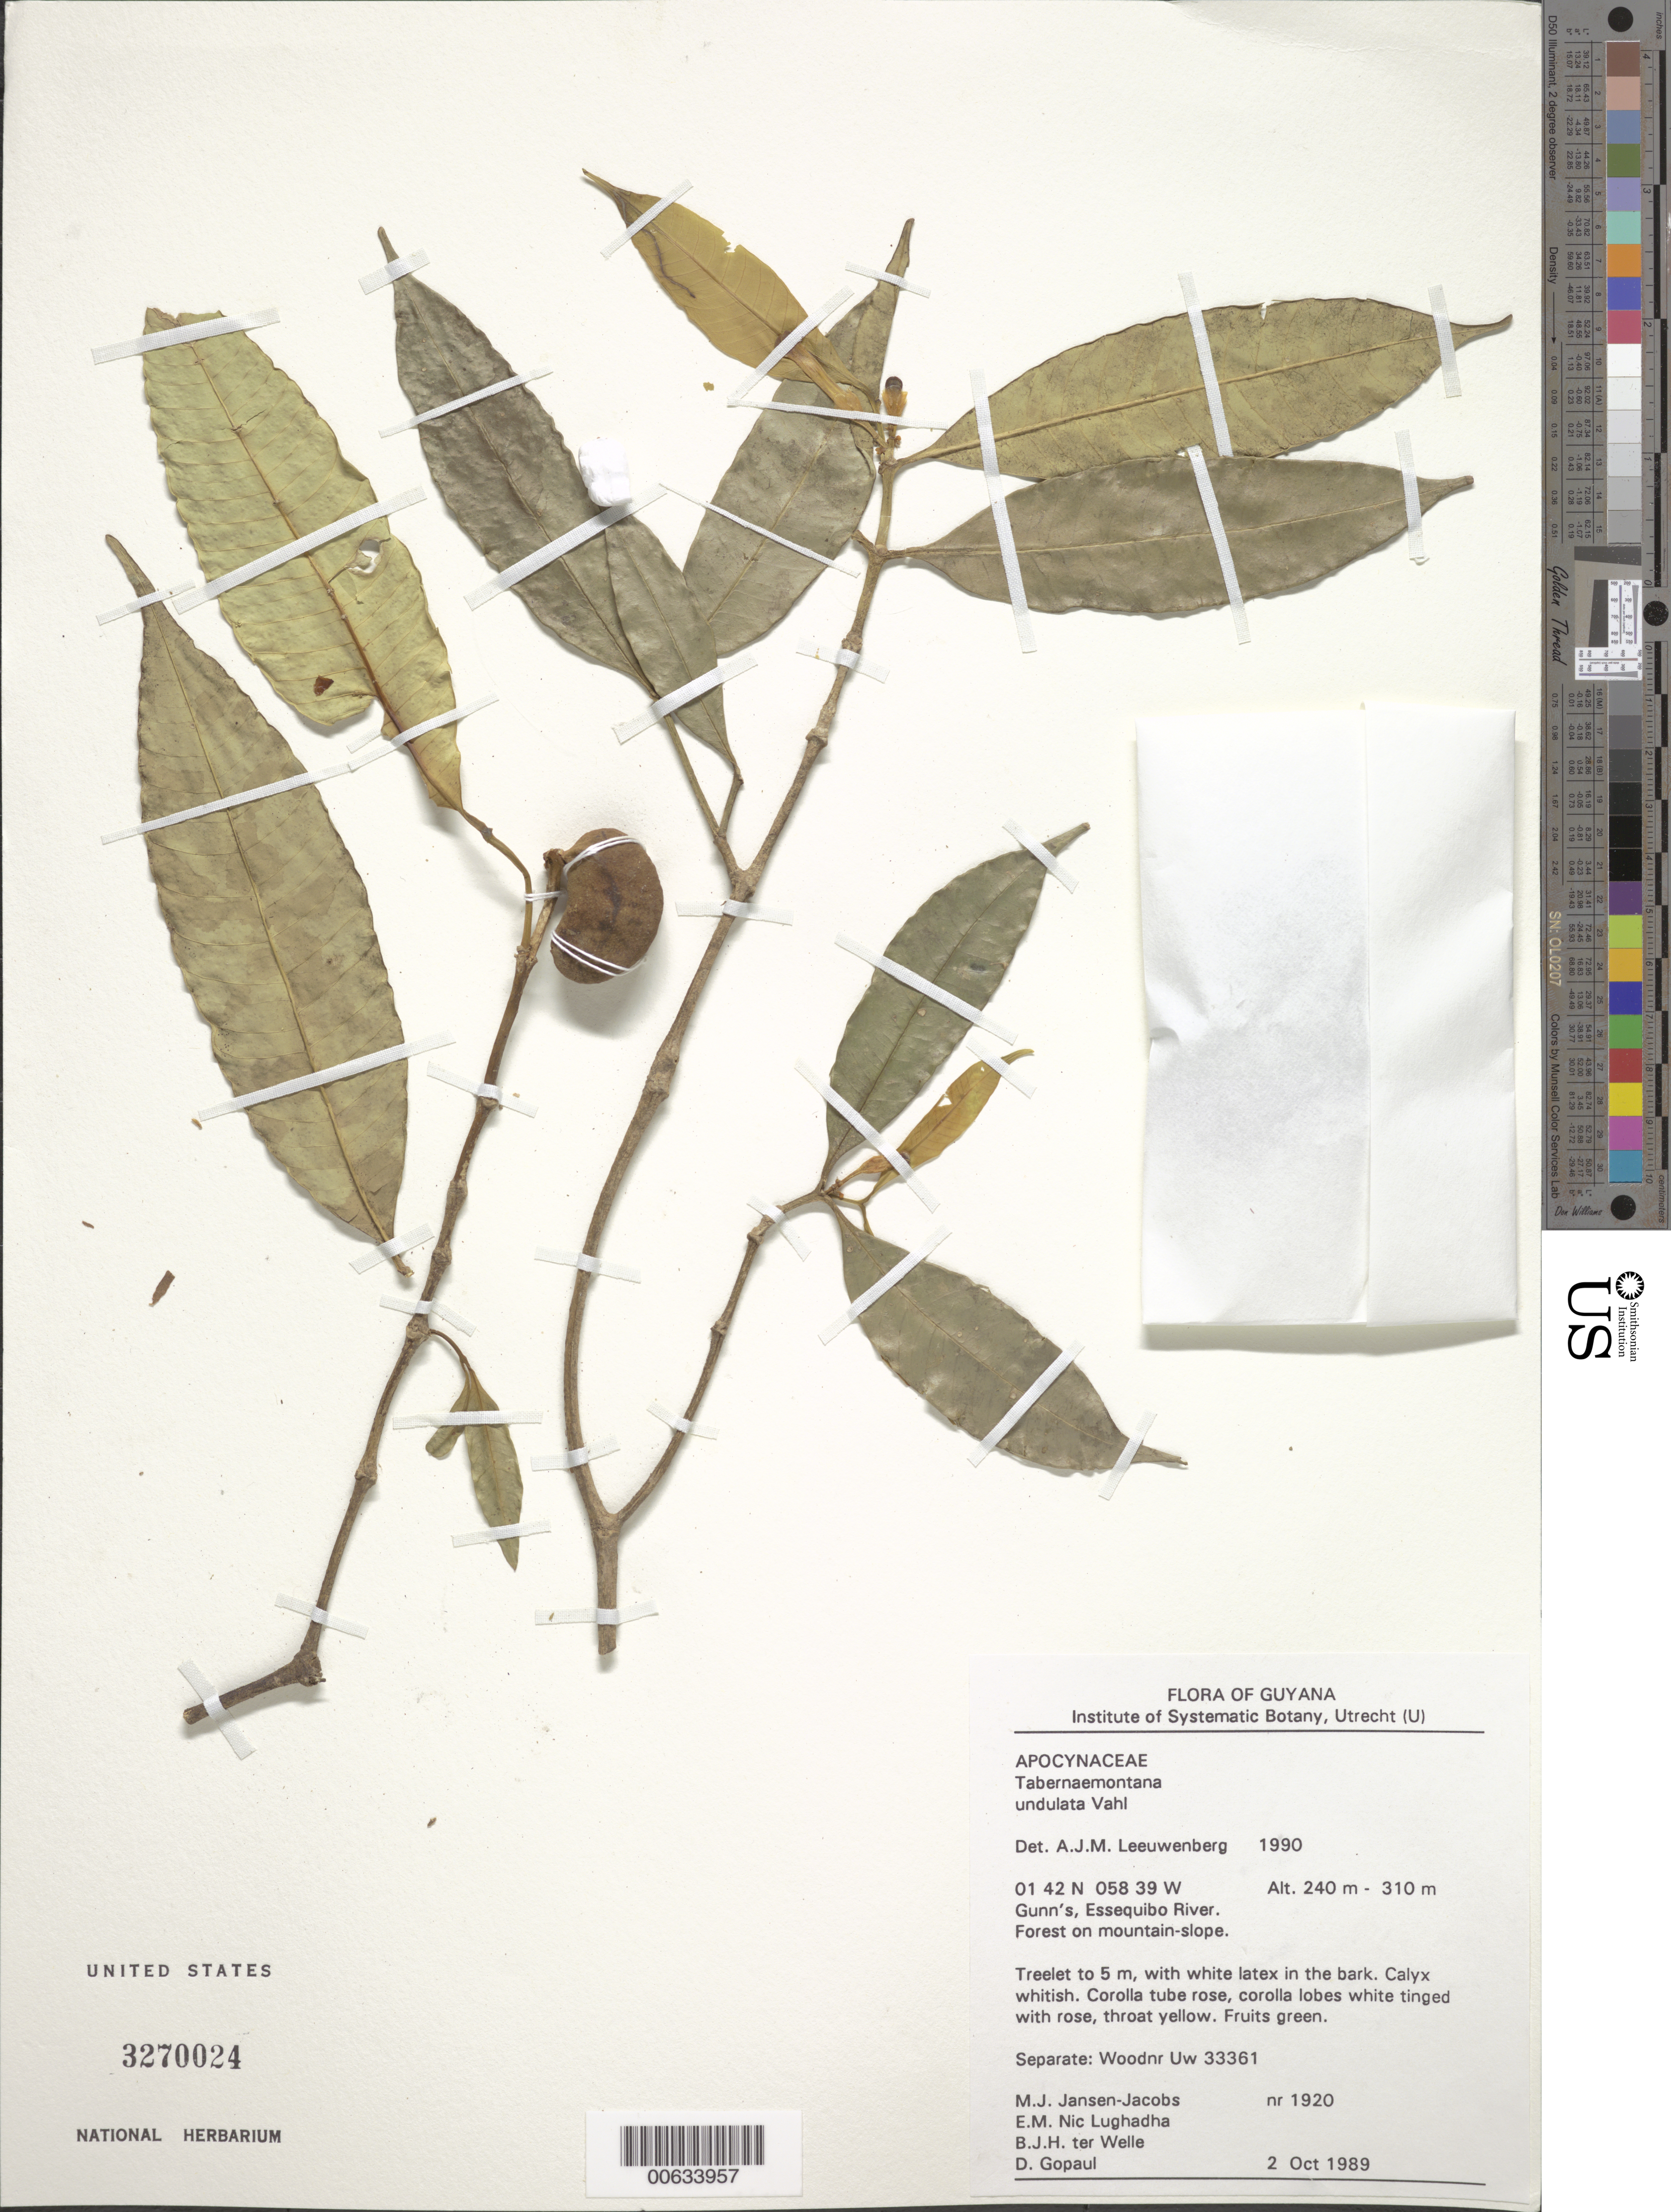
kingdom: Plantae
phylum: Tracheophyta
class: Magnoliopsida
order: Gentianales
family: Apocynaceae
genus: Tabernaemontana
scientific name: Tabernaemontana undulata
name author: Vahl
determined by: Leeuwenberg, A. J. M.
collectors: M. J. Jansen-Jacobs, E. Nic Lughadha, B. Welle & D. Gopaul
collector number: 1920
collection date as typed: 2-Oct-89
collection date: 1989-10-02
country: Guyana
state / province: U. Takutu-U. Essequibo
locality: Gunn's, Essequibo River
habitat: Forest on mountain slope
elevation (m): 240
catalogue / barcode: US 3270024